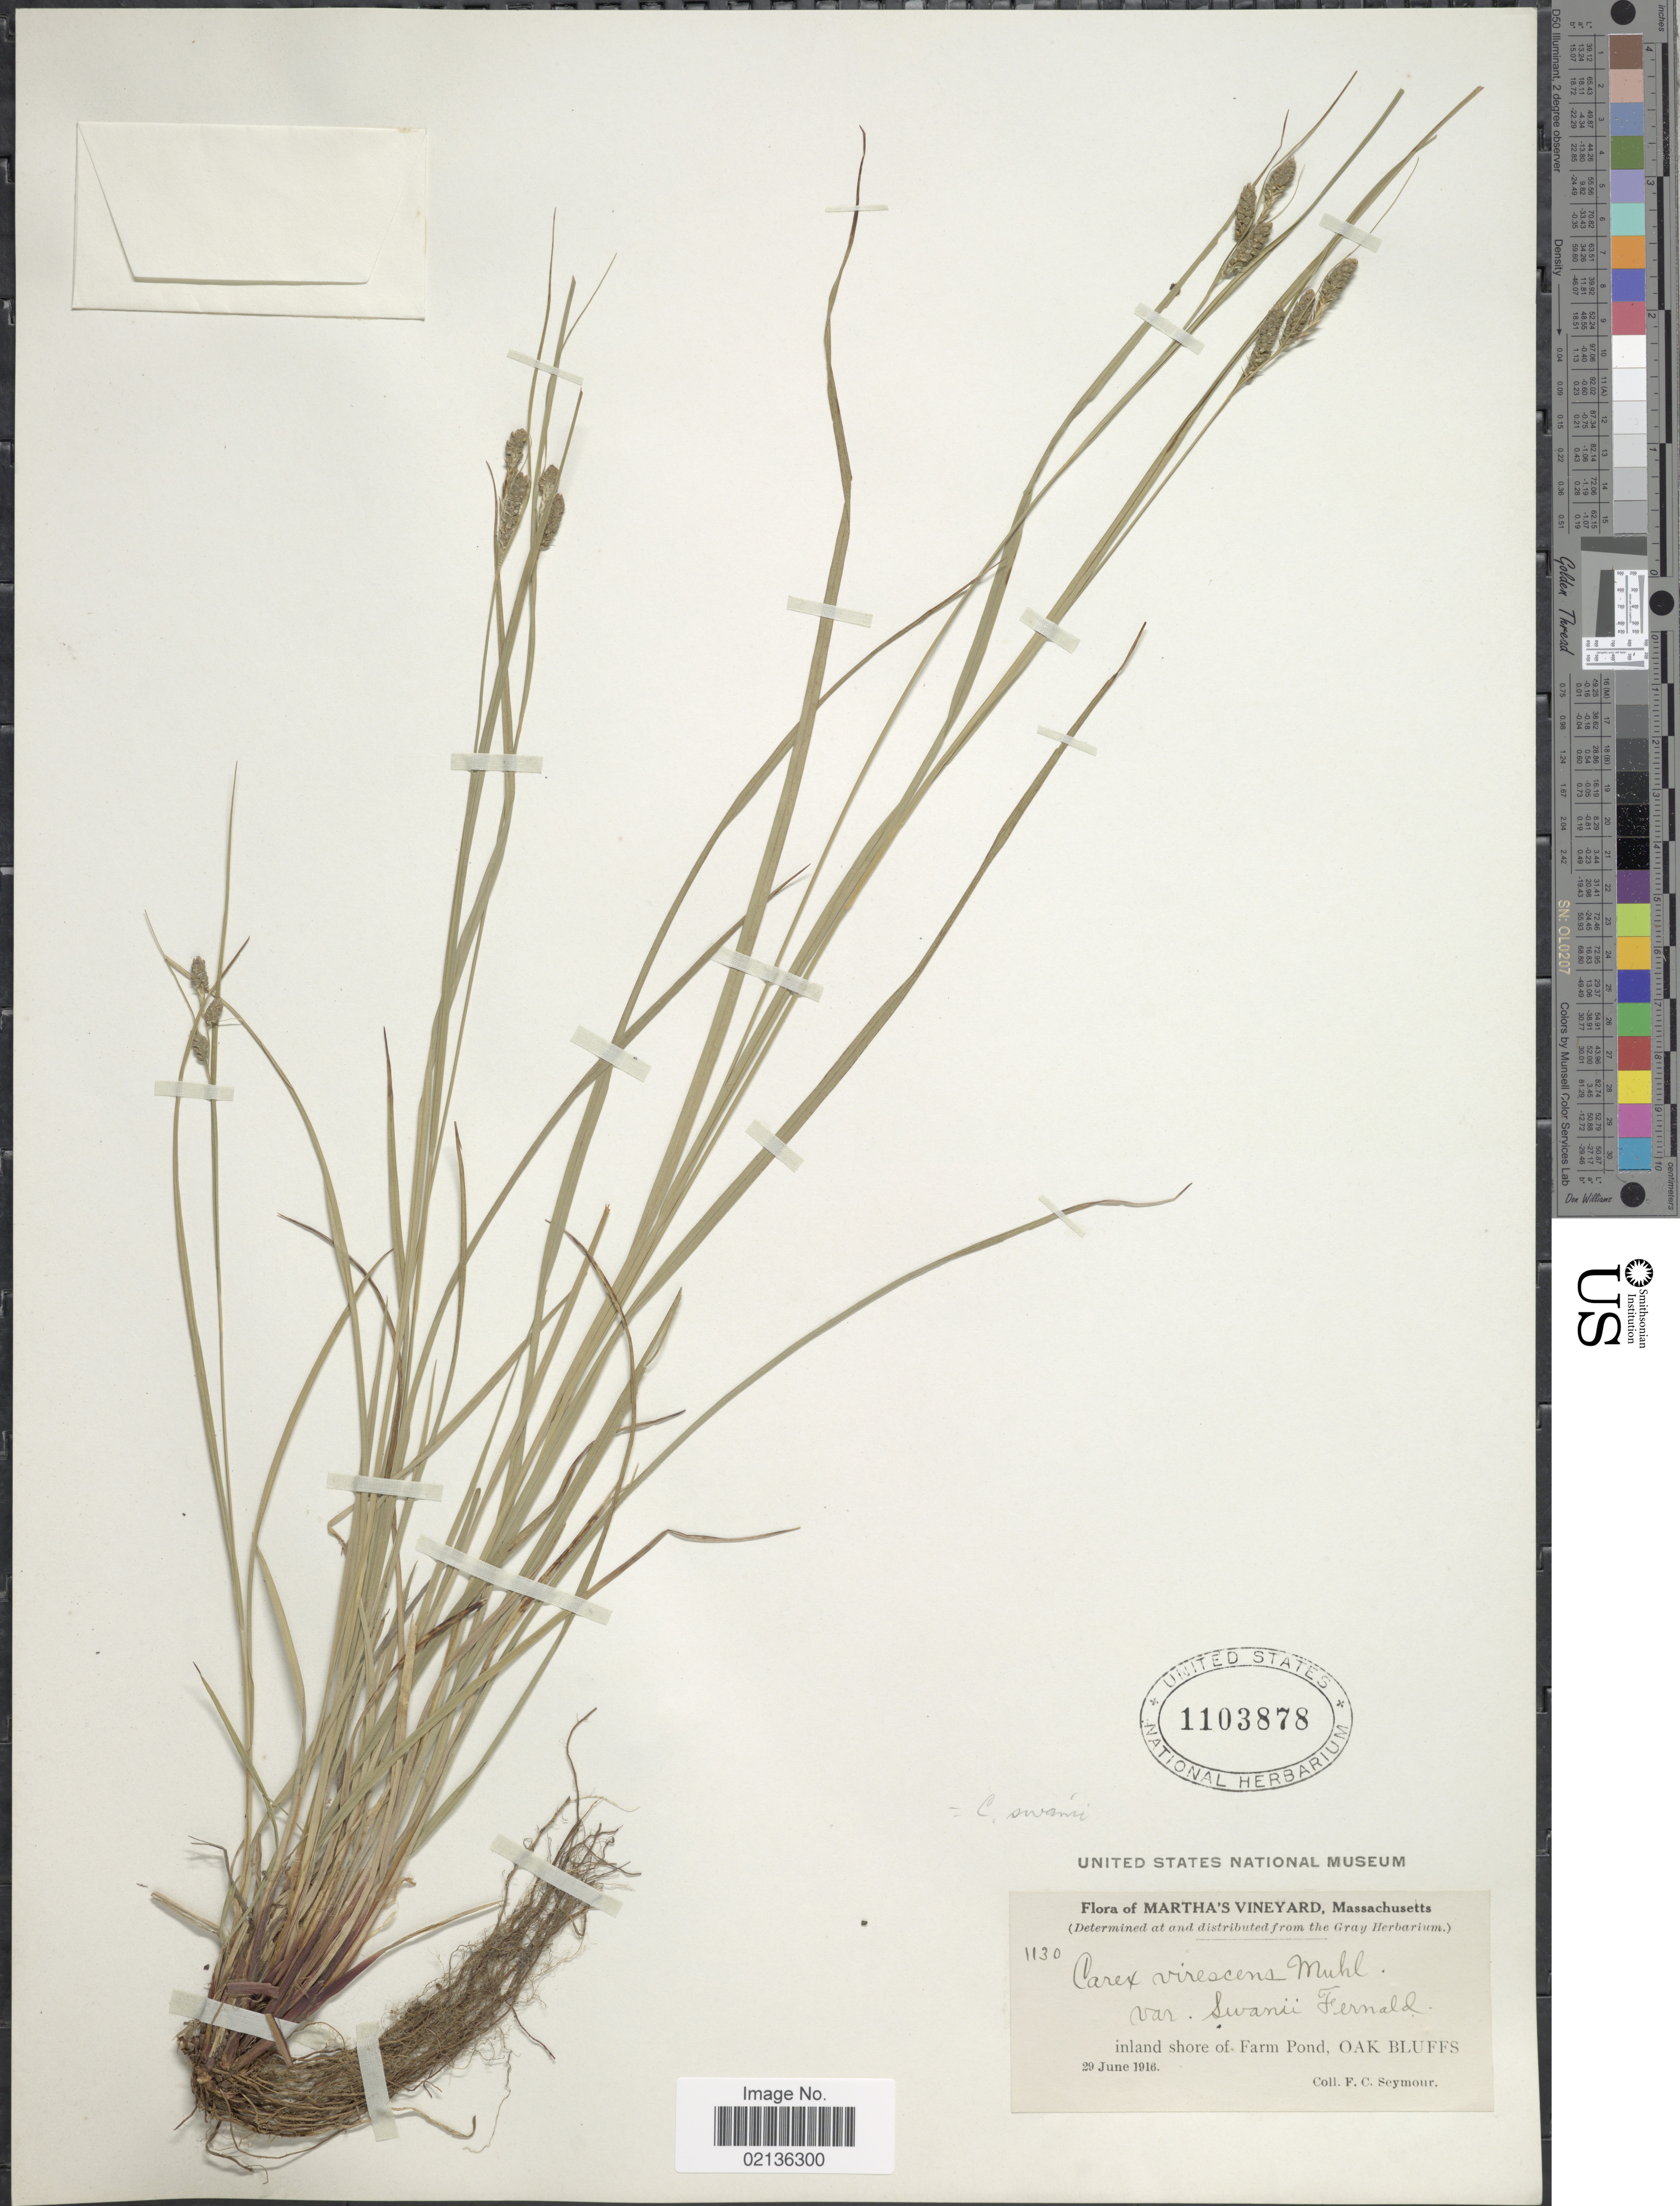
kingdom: Plantae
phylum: Tracheophyta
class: Liliopsida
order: Poales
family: Cyperaceae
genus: Carex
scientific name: Carex swanii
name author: (Fernald) Mack.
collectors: F. C. Seymour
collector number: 1130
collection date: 1916-06-29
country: United States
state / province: Massachusetts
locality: Martha's Vineyard, inland shore of Farm Pond, Oak Bluffs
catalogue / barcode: US 1103878